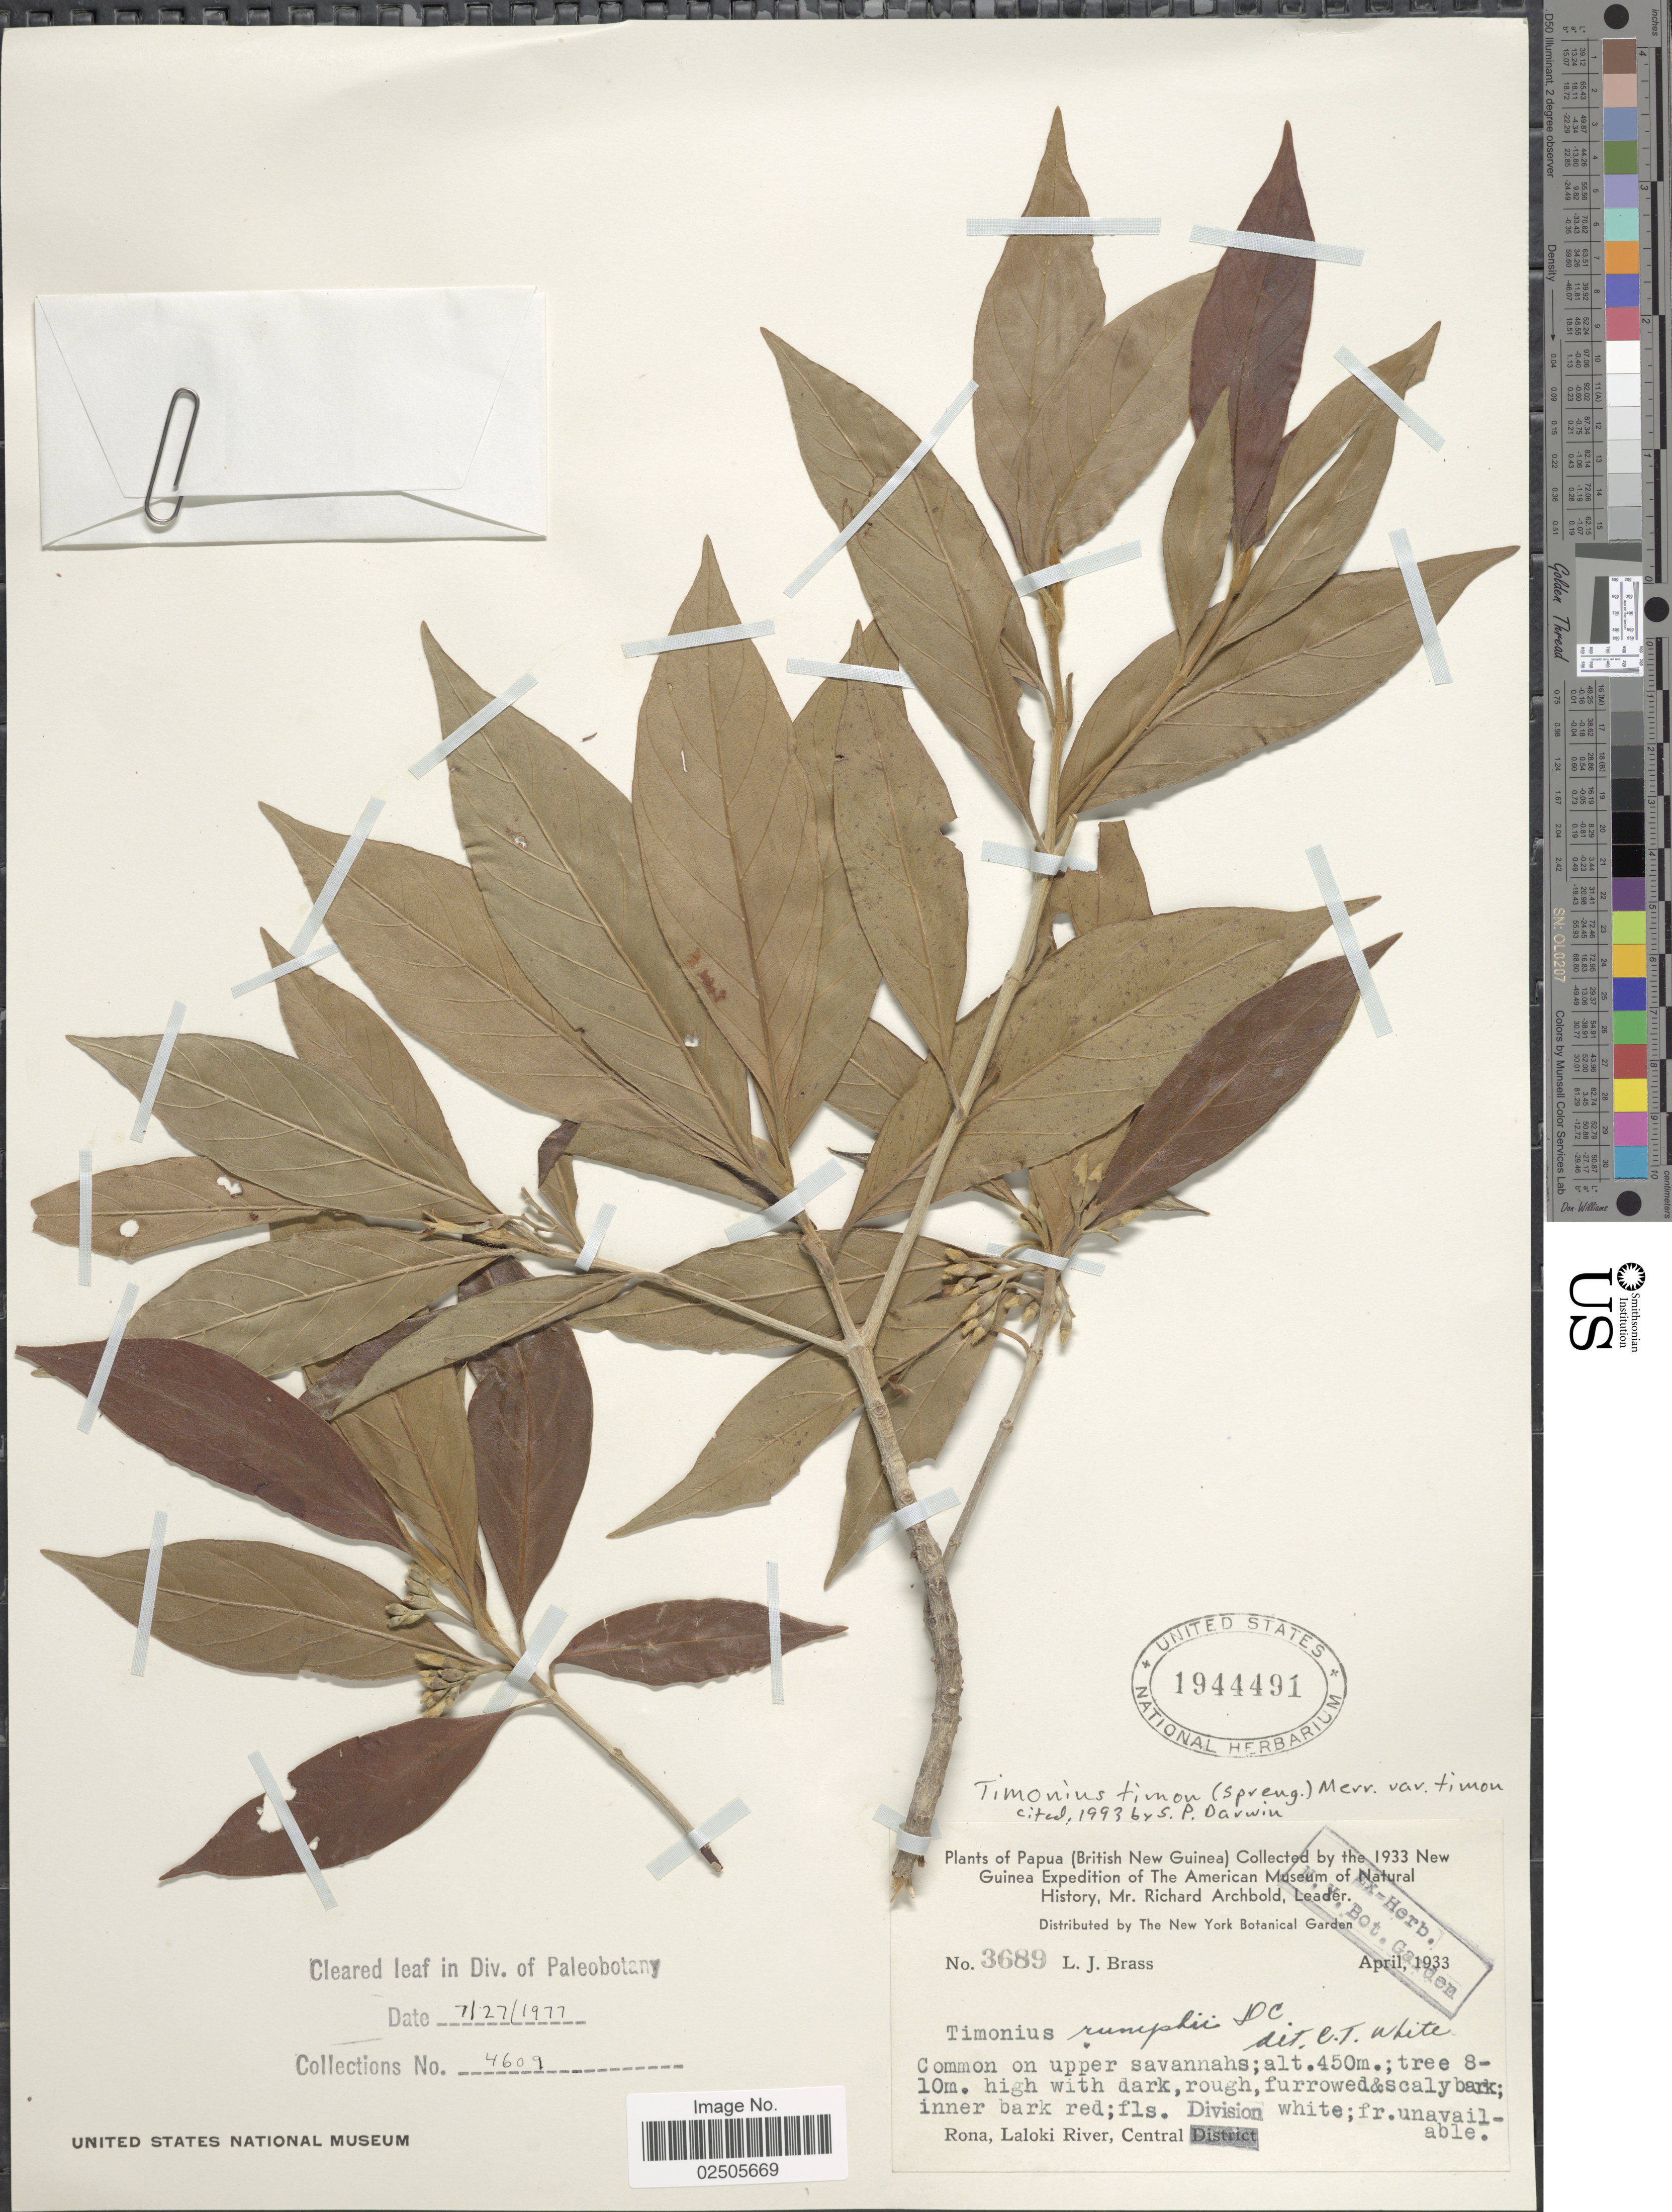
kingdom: Plantae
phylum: Tracheophyta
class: Magnoliopsida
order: Gentianales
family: Rubiaceae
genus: Timonius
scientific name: Timonius timon var. timon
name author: (Spreng.) Merr.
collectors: L. J. Brass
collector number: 3689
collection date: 1933-04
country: Papua New Guinea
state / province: Central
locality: Papua (British New Guinea) New Guinea, Rona, Laloki River, Central Division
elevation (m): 450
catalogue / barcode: US 1944491